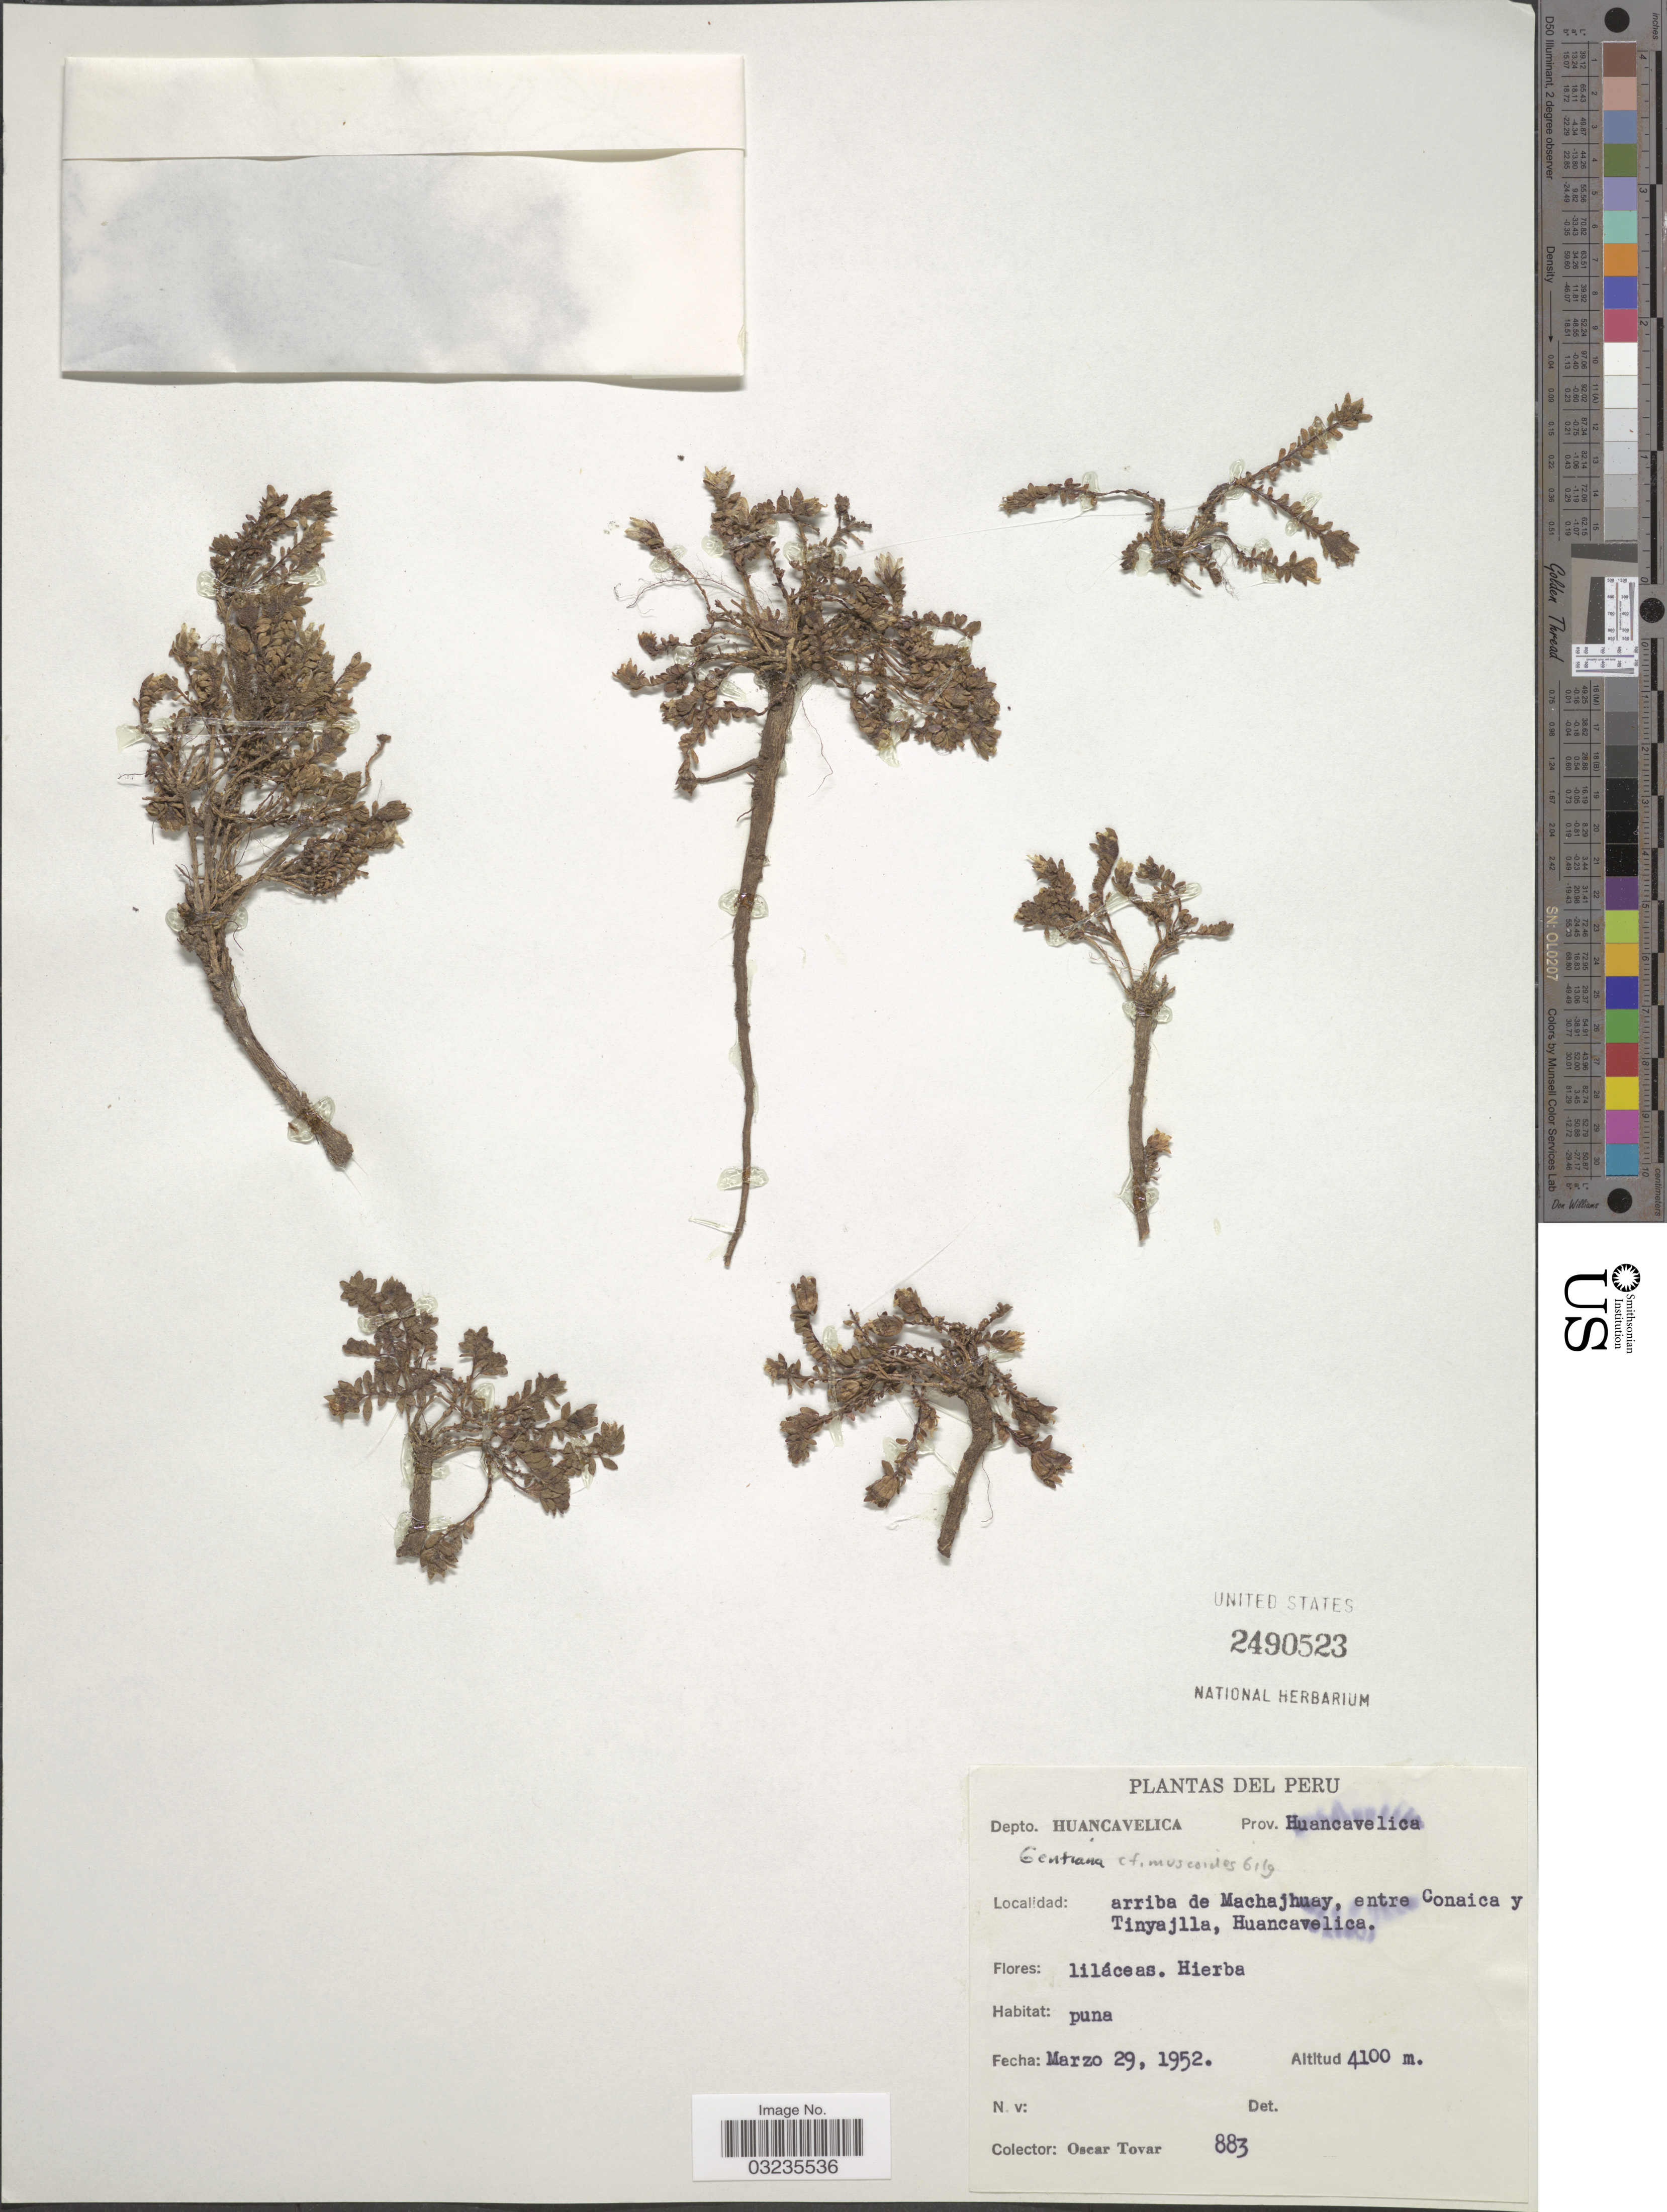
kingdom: Plantae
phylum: Tracheophyta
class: Magnoliopsida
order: Gentianales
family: Gentianaceae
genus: Gentiana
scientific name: Gentiana muscoides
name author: Gilg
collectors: Ó. Tovar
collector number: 883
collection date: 1952-03-29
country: Peru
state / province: Huancavelica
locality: Depto. Huancavelica. Prov. Huancavelica. Arriba de Machajhuay, entre Conaica y Tinyajilla, Huancavelica.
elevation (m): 4100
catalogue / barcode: US 2490523